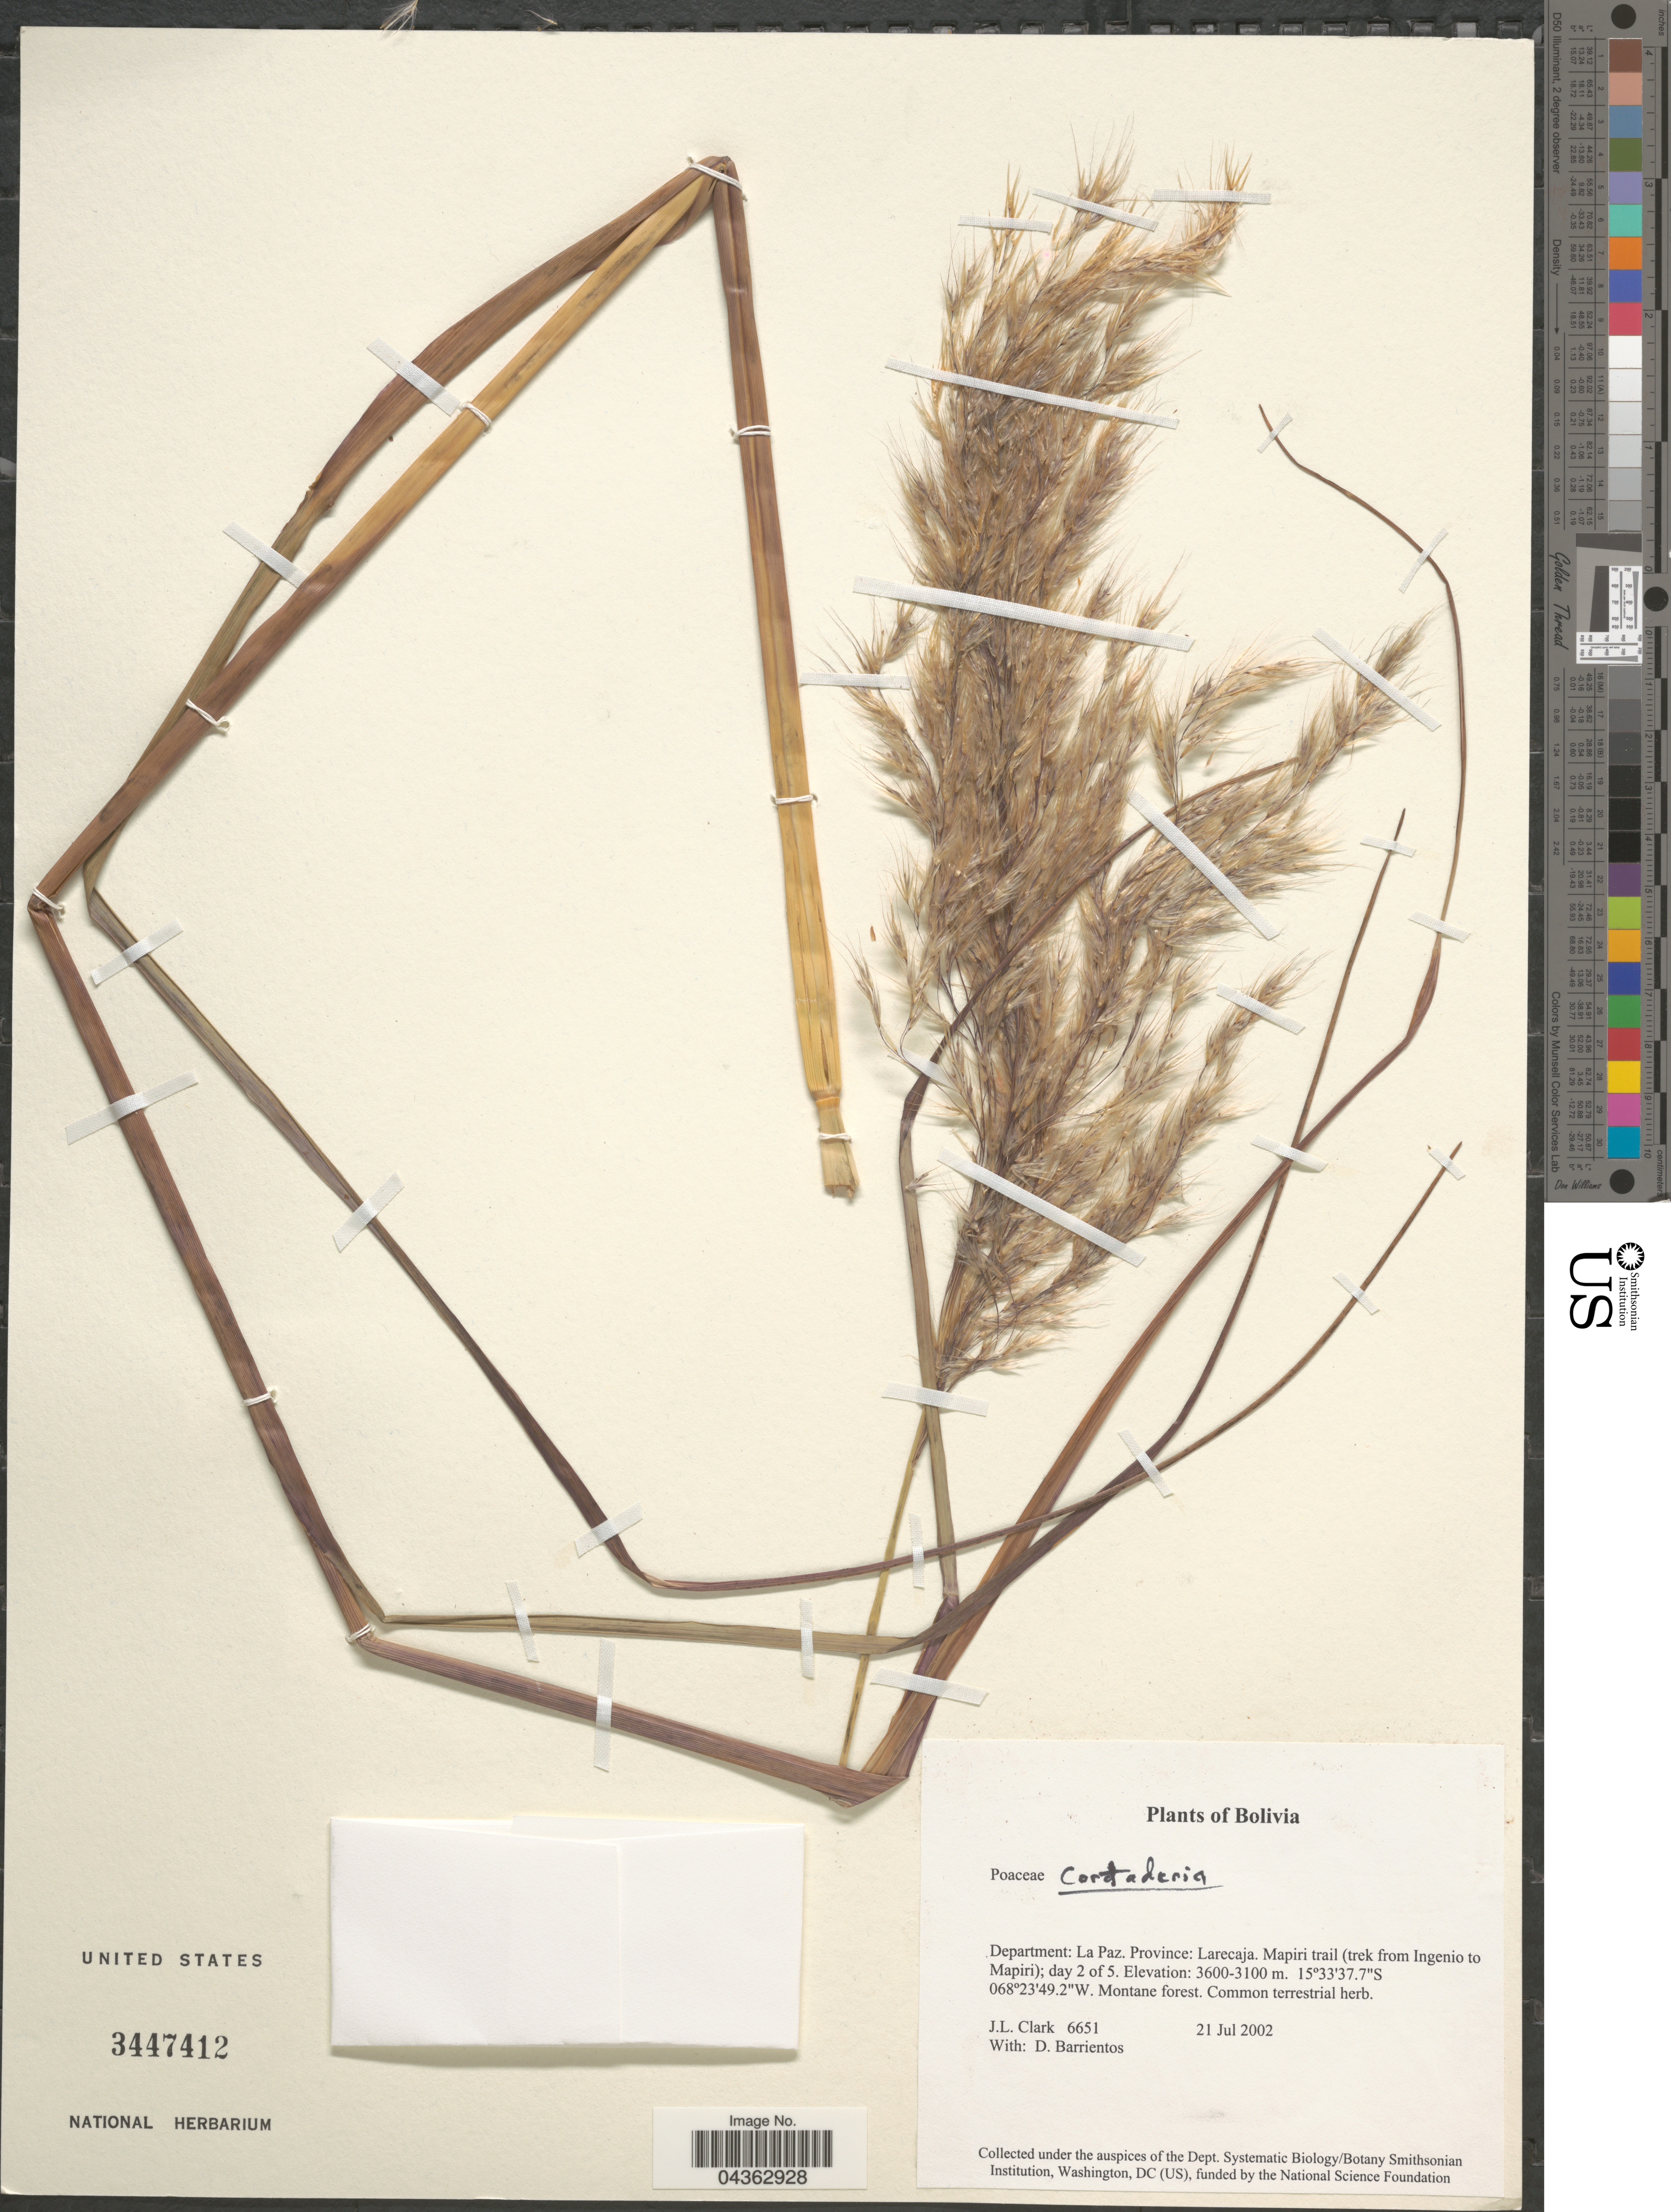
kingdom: Plantae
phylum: Tracheophyta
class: Liliopsida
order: Poales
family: Poaceae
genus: Cortaderia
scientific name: Cortaderia sp.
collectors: J. L. Clark & D. Barrientos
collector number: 6651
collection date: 2002-07-21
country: Bolivia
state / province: La Paz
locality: Department: La Paz. Province: Larecaja. Mapiri trail (trek from Ingenio to Mapiri); day 2 of 5.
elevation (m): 3100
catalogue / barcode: US 3447412